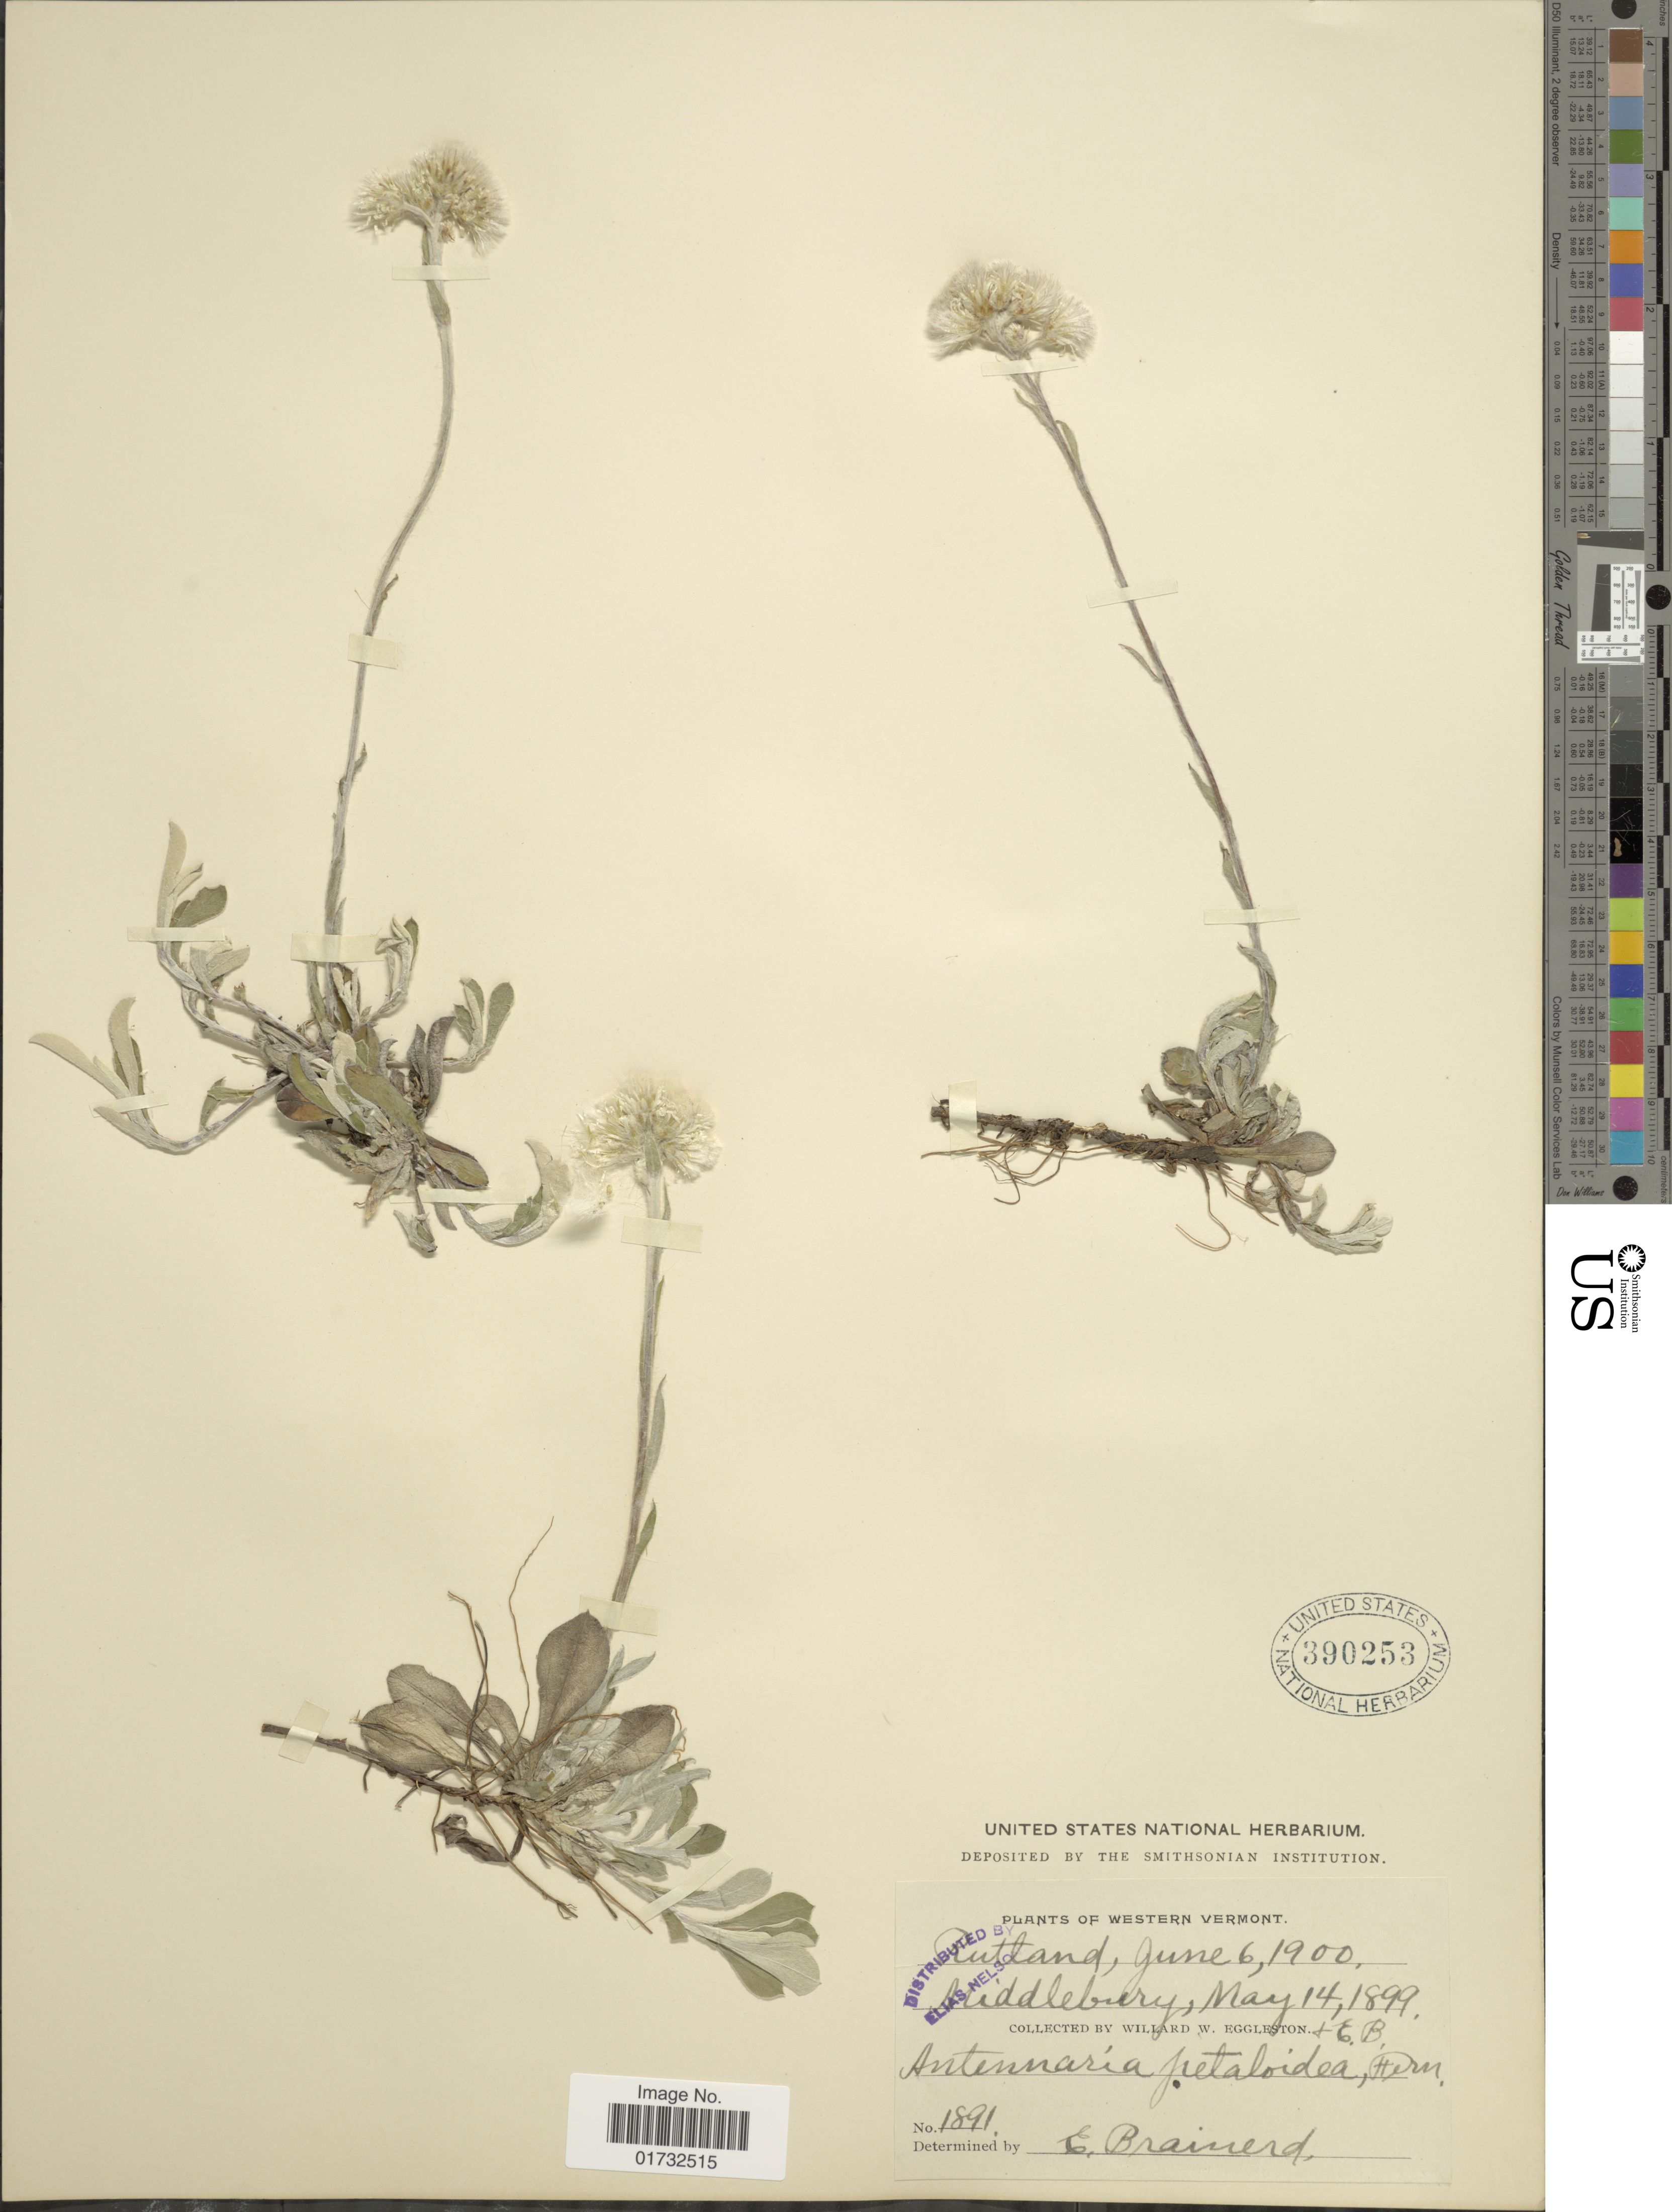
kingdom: Plantae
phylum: Tracheophyta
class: Magnoliopsida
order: Asterales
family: Asteraceae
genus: Antennaria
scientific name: Antennaria petaloidea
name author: (Fernald) Fernald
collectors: W. W. Eggleston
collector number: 1891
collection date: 1899-05-14/1900-06-06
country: United States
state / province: Vermont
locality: Western Vermont. Rutland, Middlebury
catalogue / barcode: US 390253